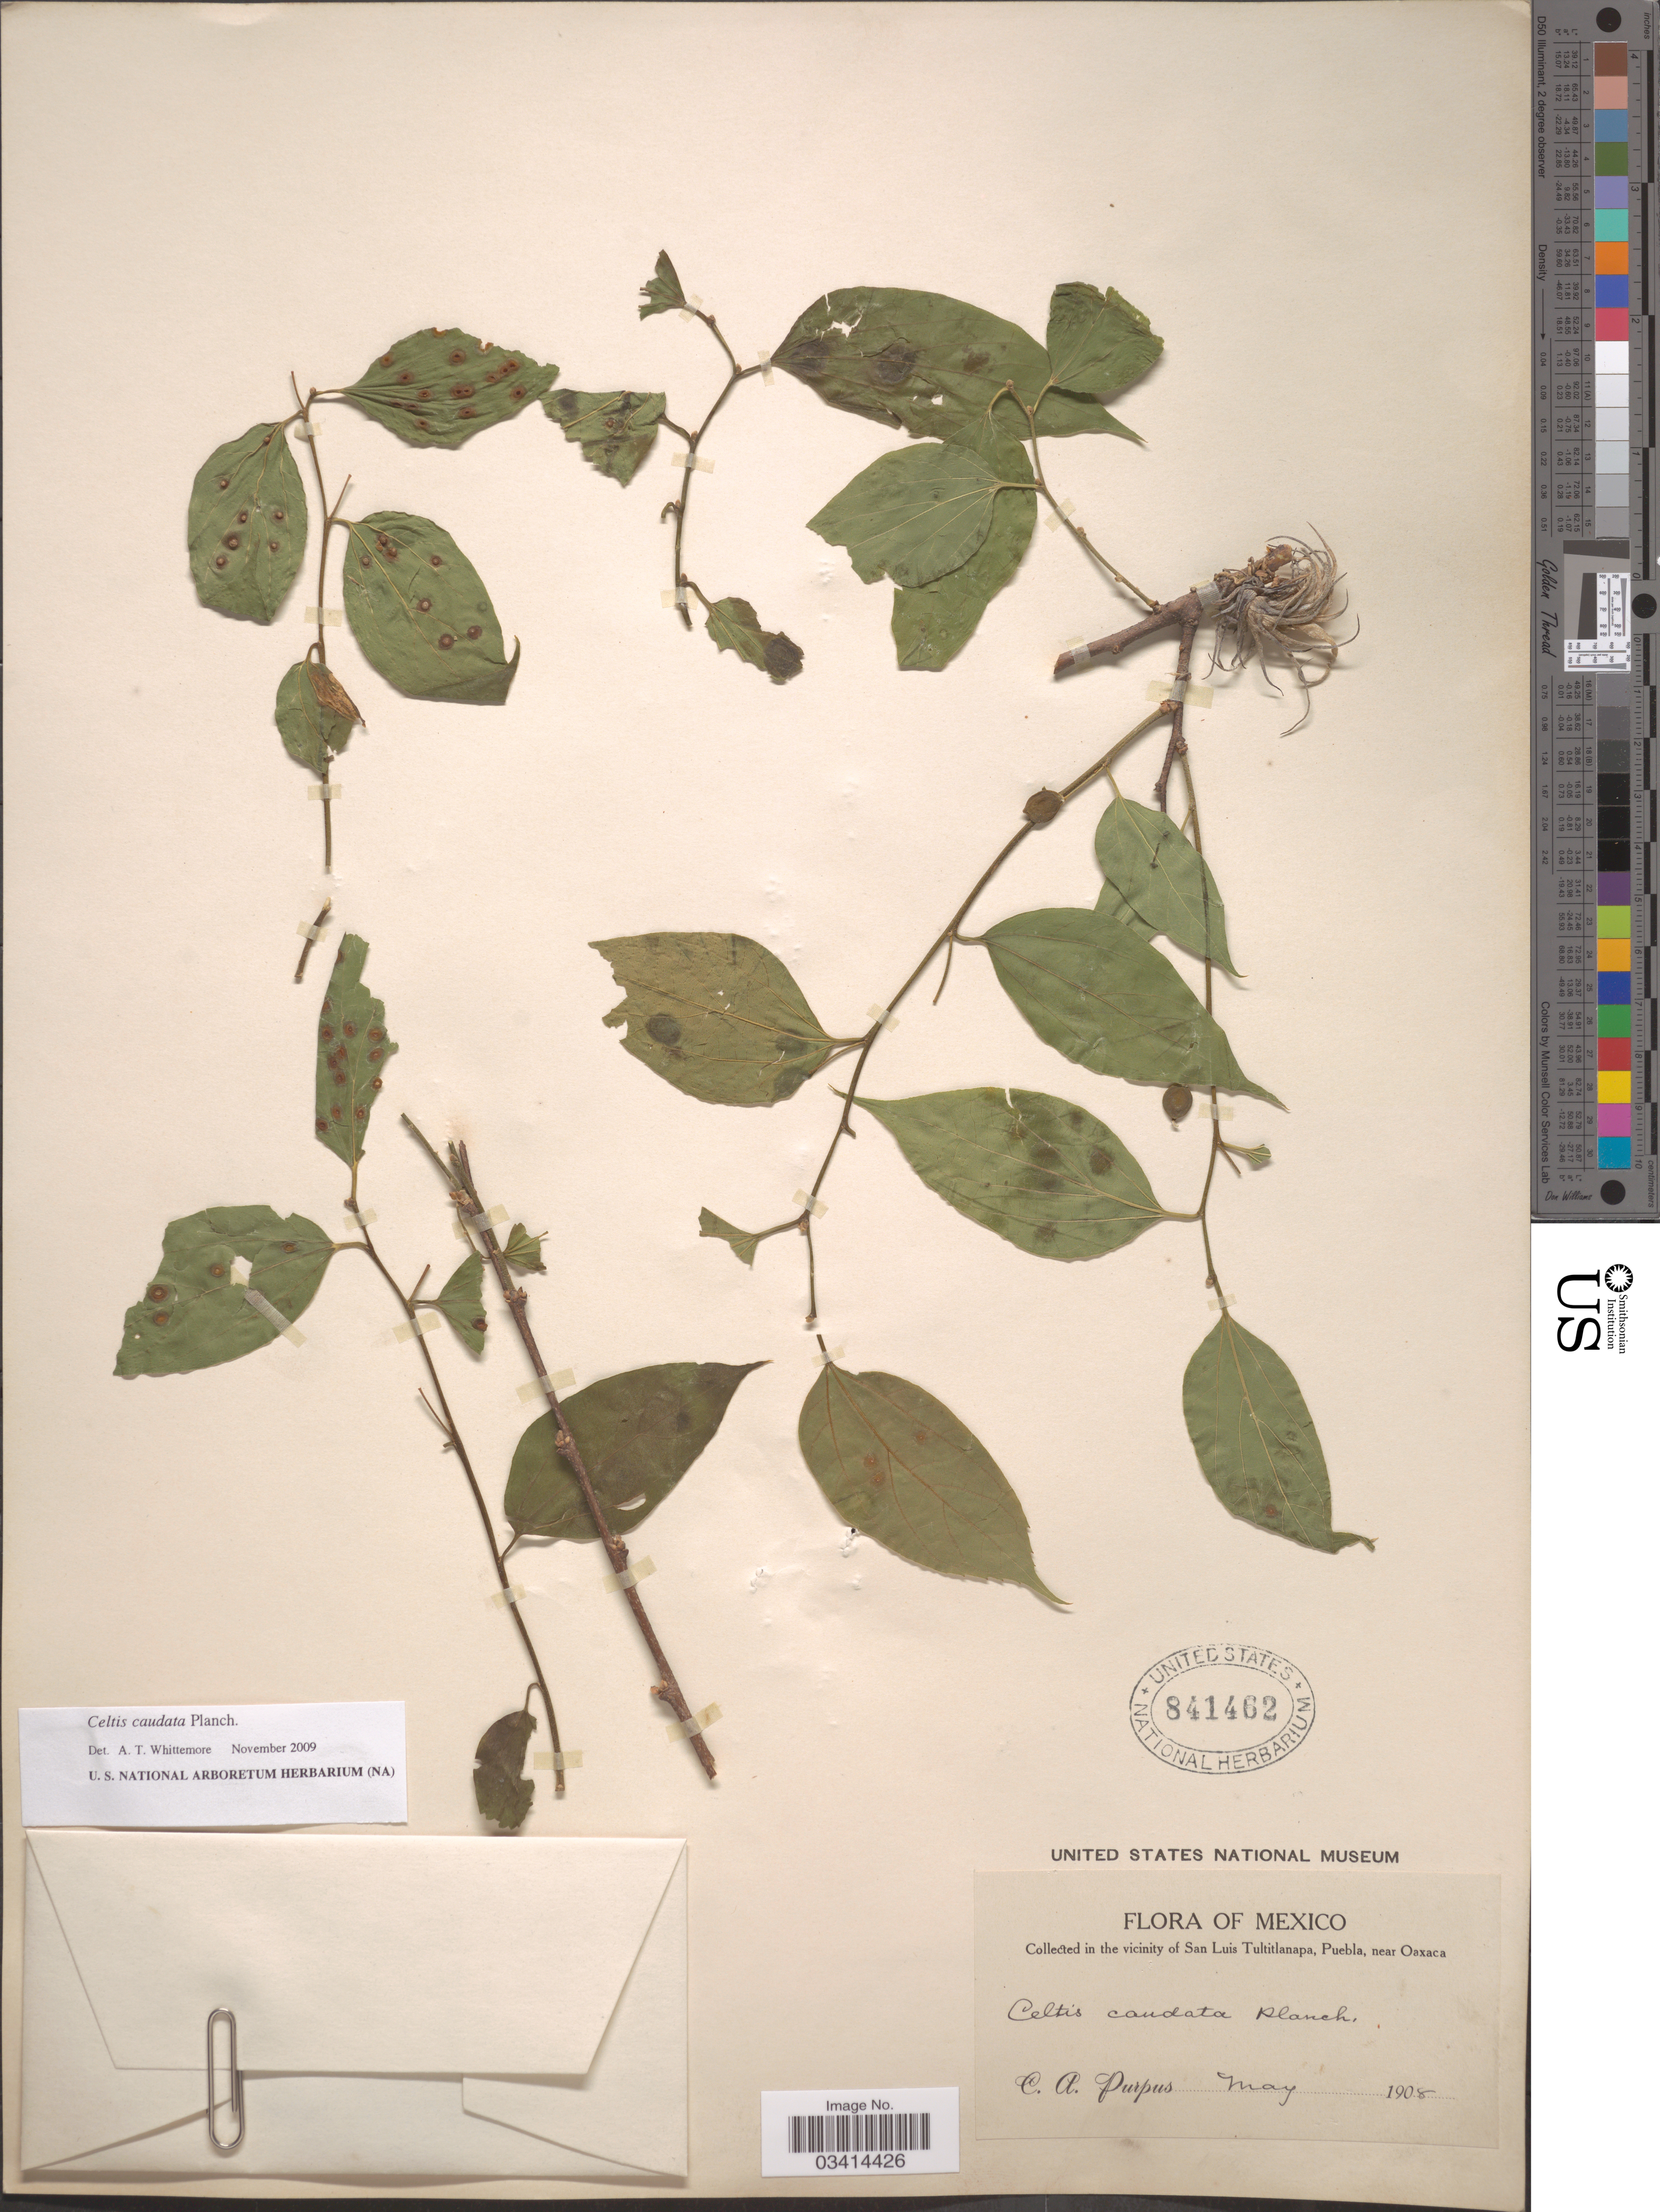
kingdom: Plantae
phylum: Tracheophyta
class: Magnoliopsida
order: Rosales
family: Cannabaceae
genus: Celtis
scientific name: Celtis caudata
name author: Planch.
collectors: C. A. Purpus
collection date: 1908-05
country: Mexico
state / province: Puebla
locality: In the vicinity of San Luis Tultitlanapa, Puebla, near Oaxaca.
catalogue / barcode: US 841462